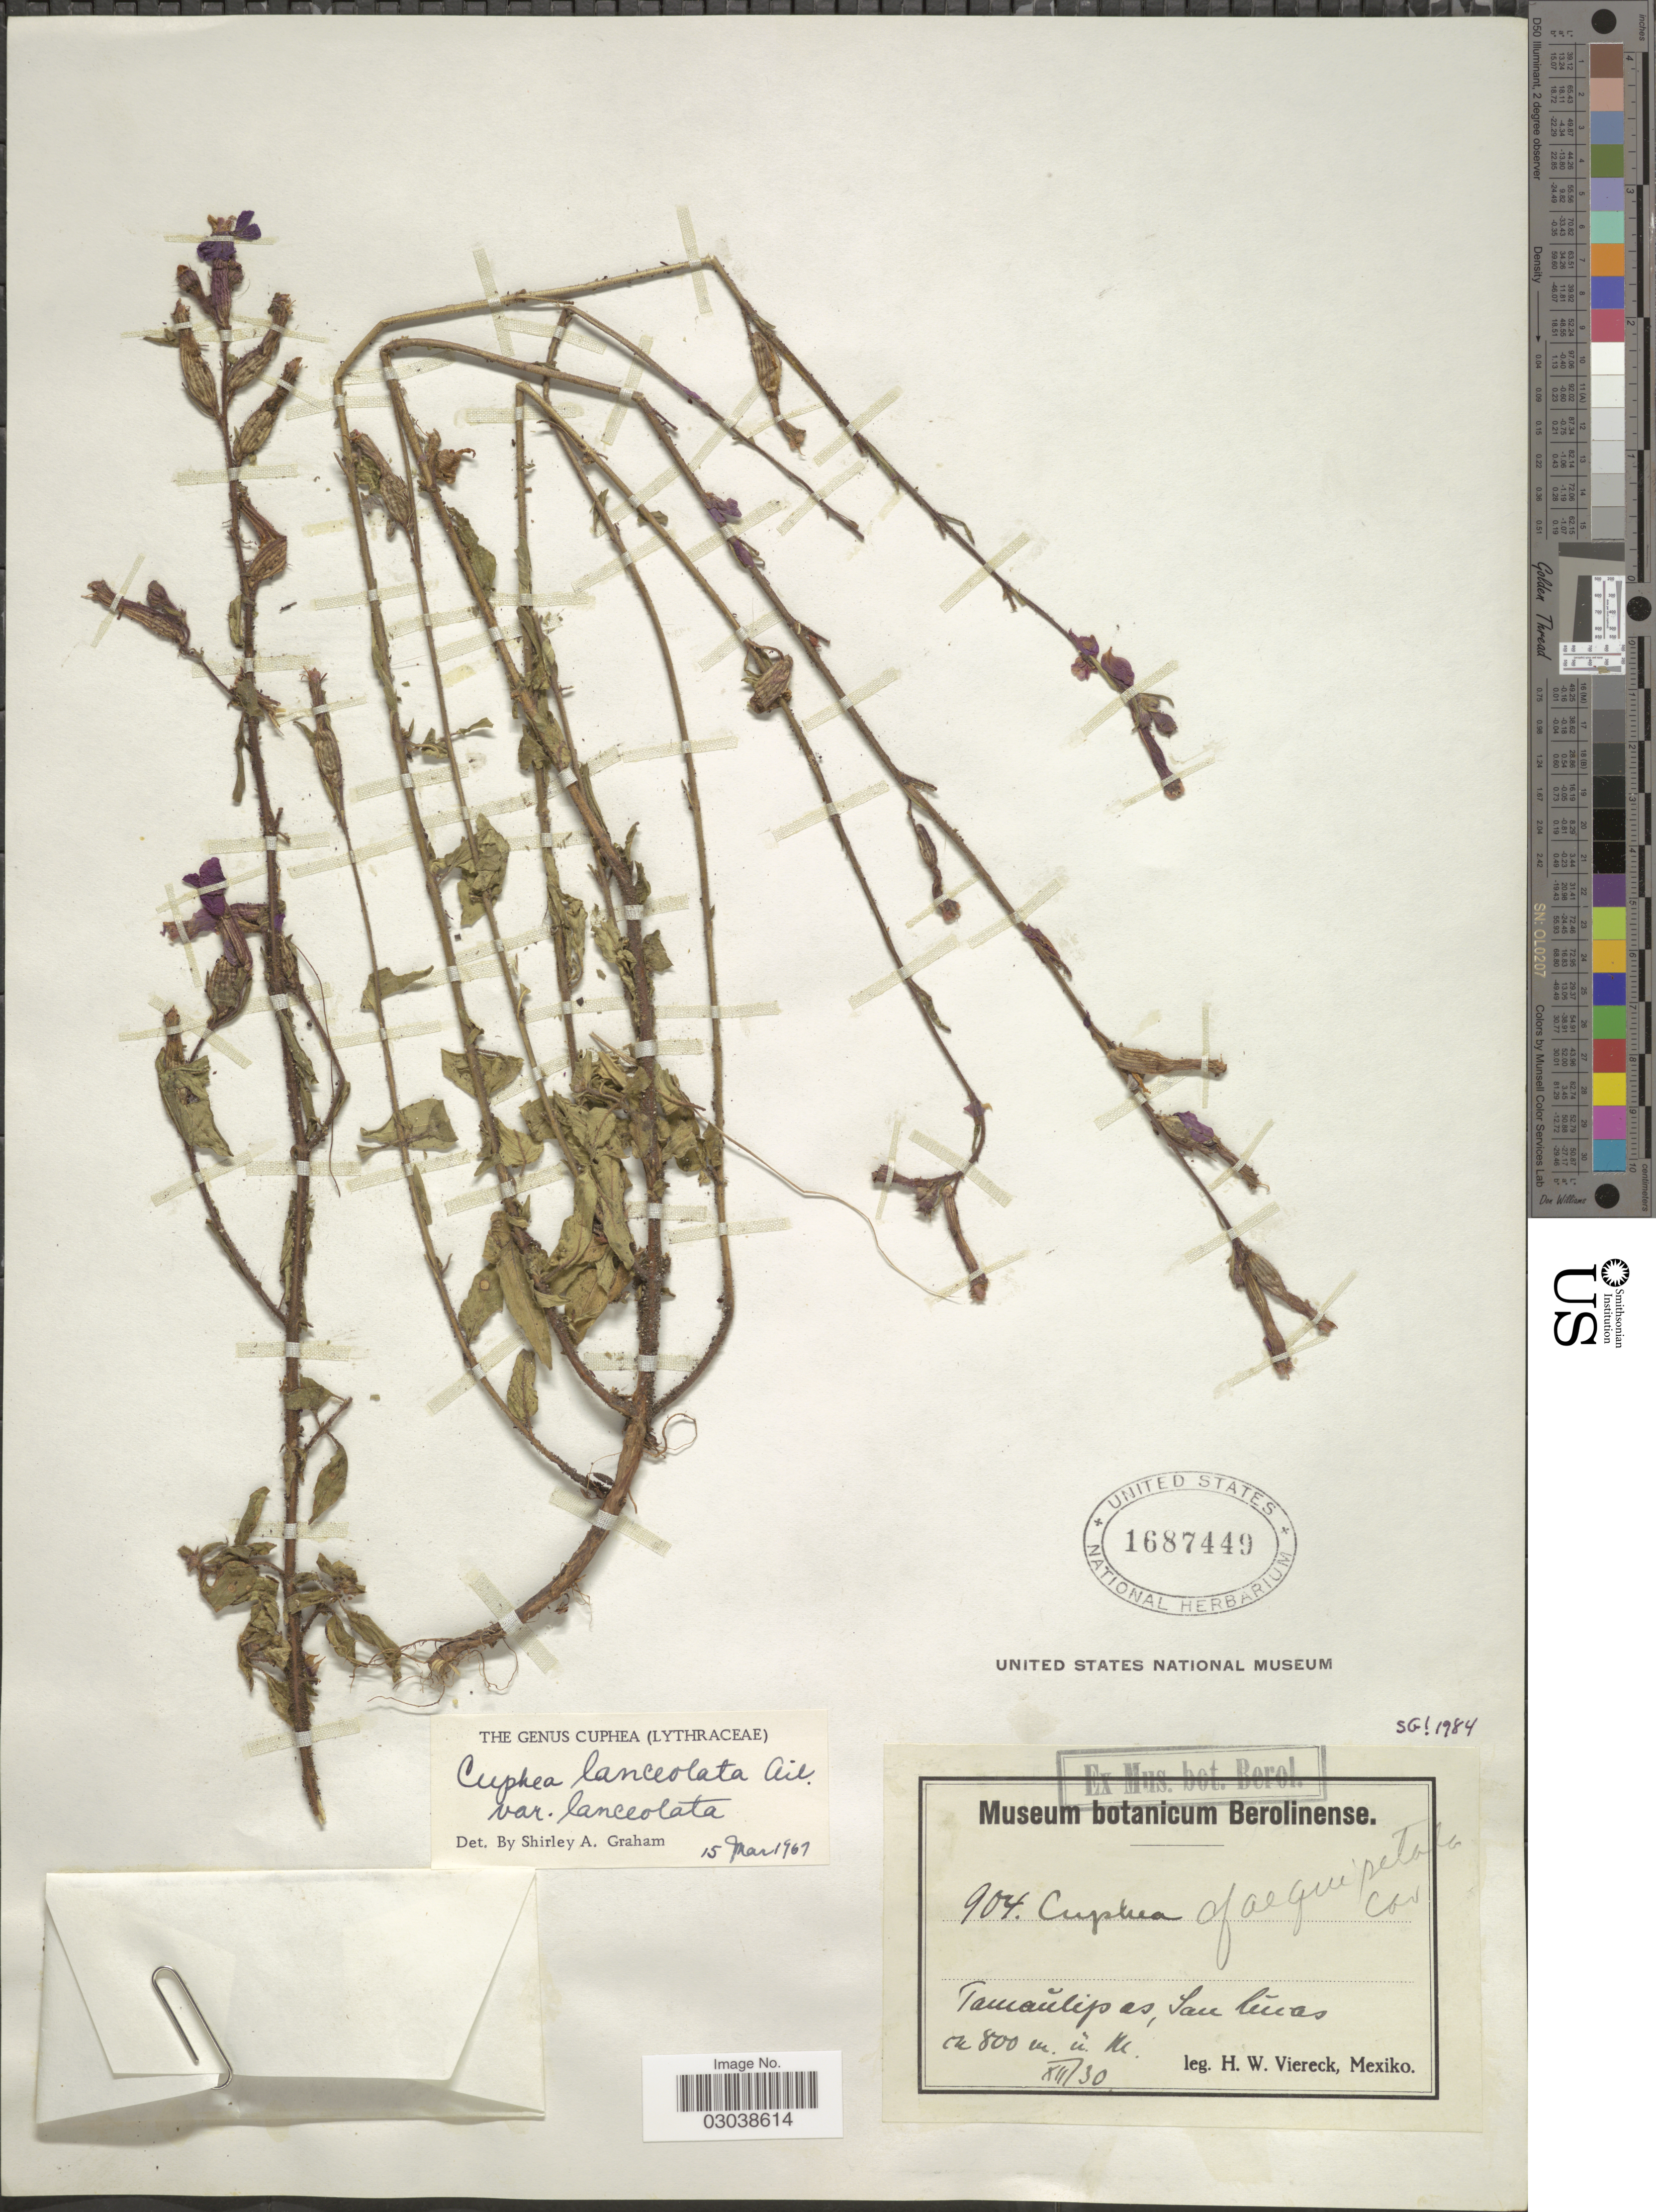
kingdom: Plantae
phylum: Tracheophyta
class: Magnoliopsida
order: Myrtales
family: Lythraceae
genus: Cuphea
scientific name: Cuphea lanceolata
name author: W.T. Aiton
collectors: H. W. Viereck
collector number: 904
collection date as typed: Transcribed d/m/y: /12/30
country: Mexico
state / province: Tamaulipas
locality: San Lucas.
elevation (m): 800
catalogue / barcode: US 1687449